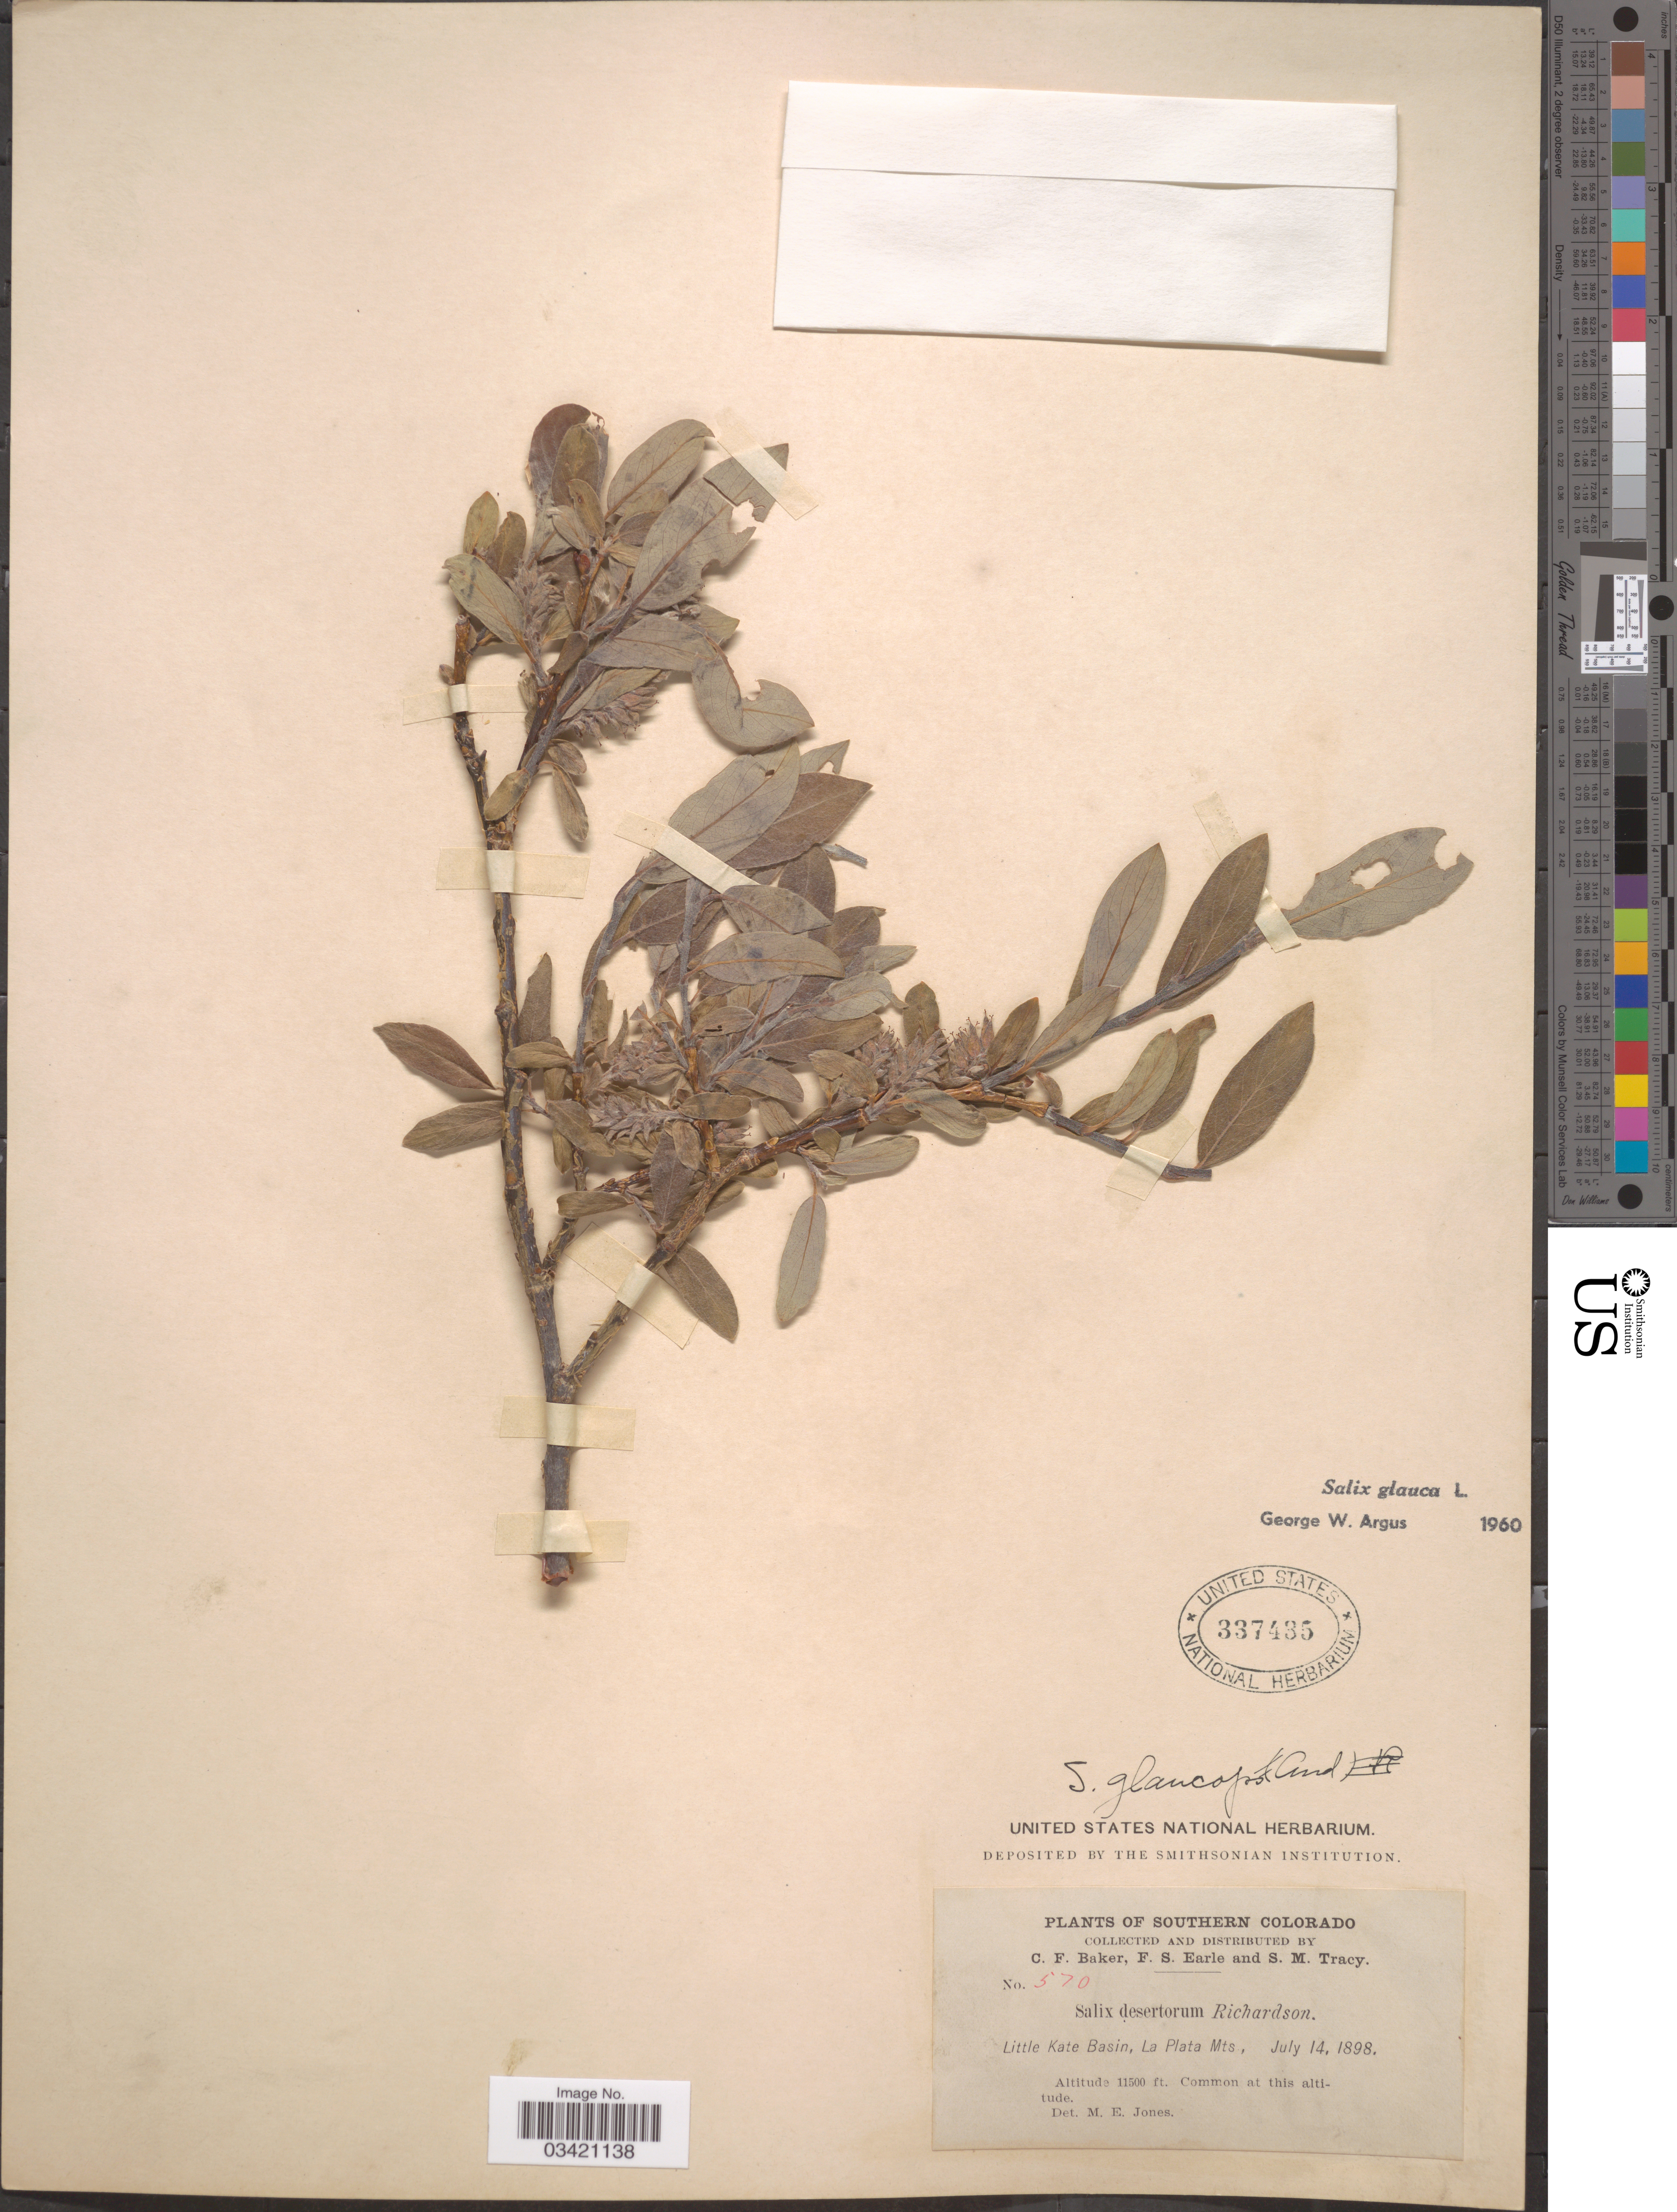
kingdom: Plantae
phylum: Tracheophyta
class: Magnoliopsida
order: Malpighiales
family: Salicaceae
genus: Salix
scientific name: Salix glauca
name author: L.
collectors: C. F. Baker, F. S. Earle & S. M. Tracy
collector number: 570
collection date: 1898-07-14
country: United States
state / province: Colorado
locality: Southern Colorado. Little Kate Basin, La Plata Mts.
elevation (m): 3505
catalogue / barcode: US 337435